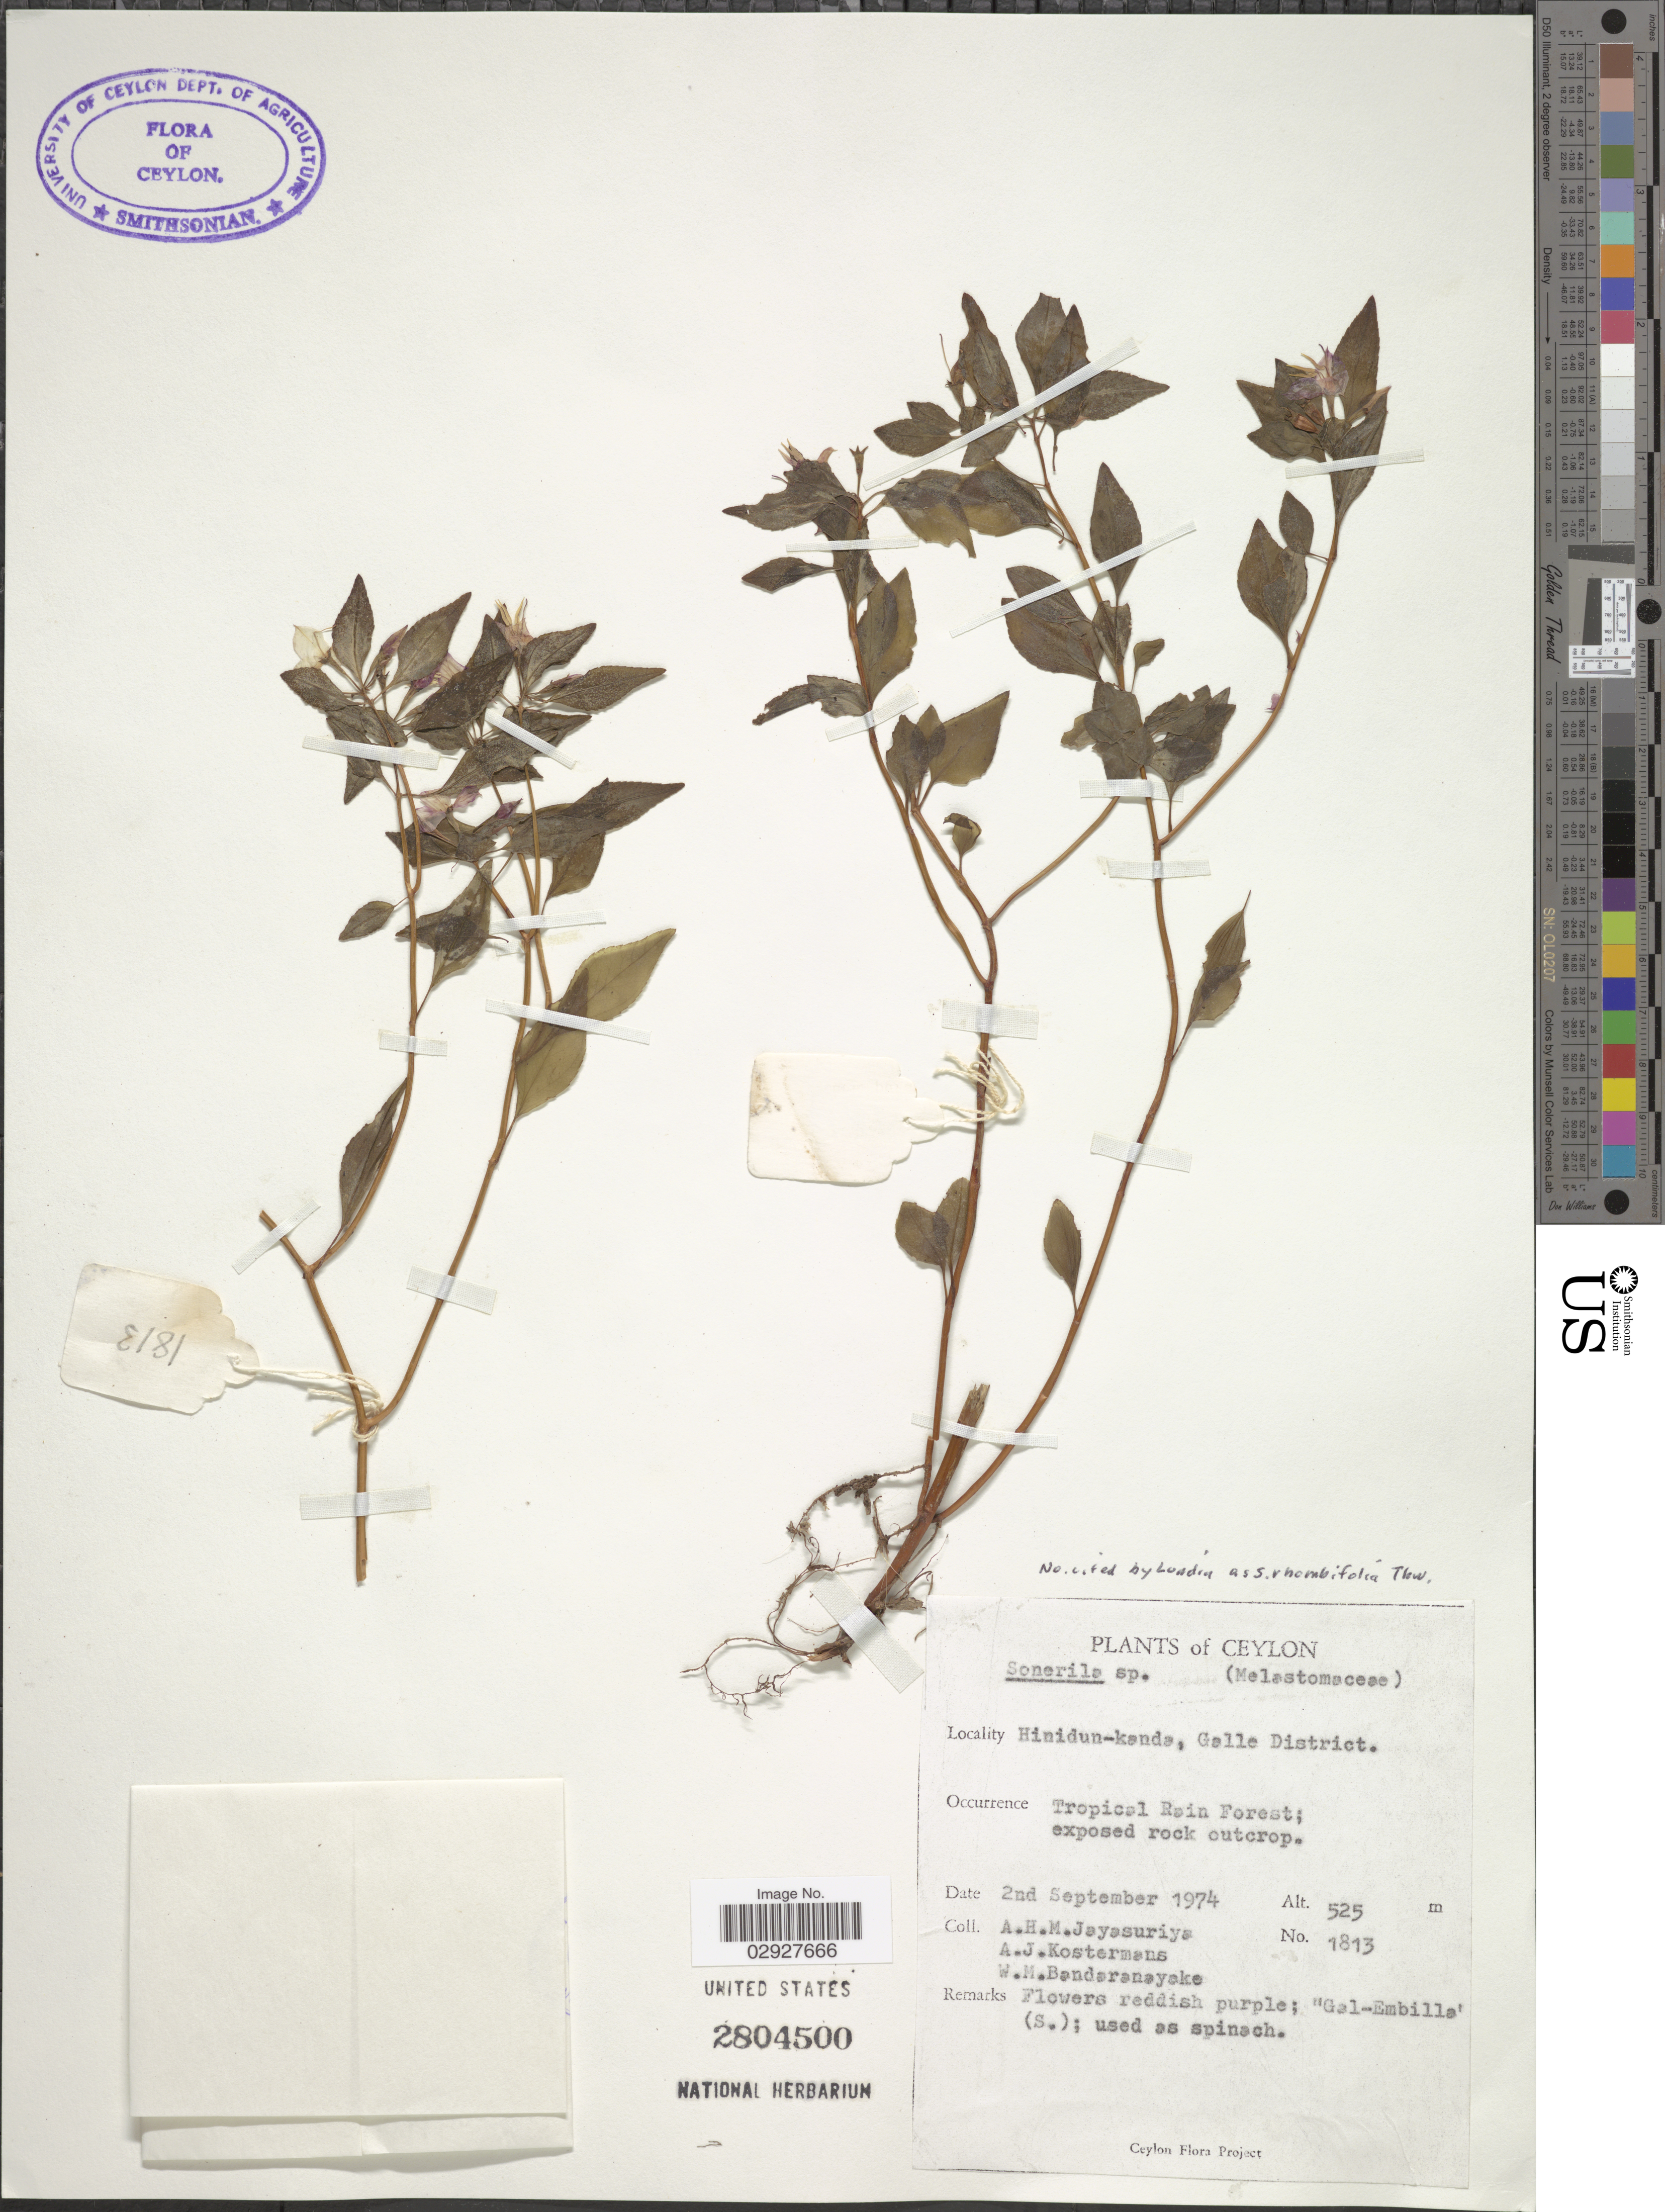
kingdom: Plantae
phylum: Tracheophyta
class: Magnoliopsida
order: Myrtales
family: Melastomataceae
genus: Sonerila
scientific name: Sonerila rhombifolia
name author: Thwaites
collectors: M. Jayasuriya, A. J. G. Kostermans & W. Bandaranayake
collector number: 1813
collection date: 1974-09-02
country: Sri Lanka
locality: Ceylon. Hinidun-kande, Galle District.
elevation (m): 525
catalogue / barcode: US 2804500